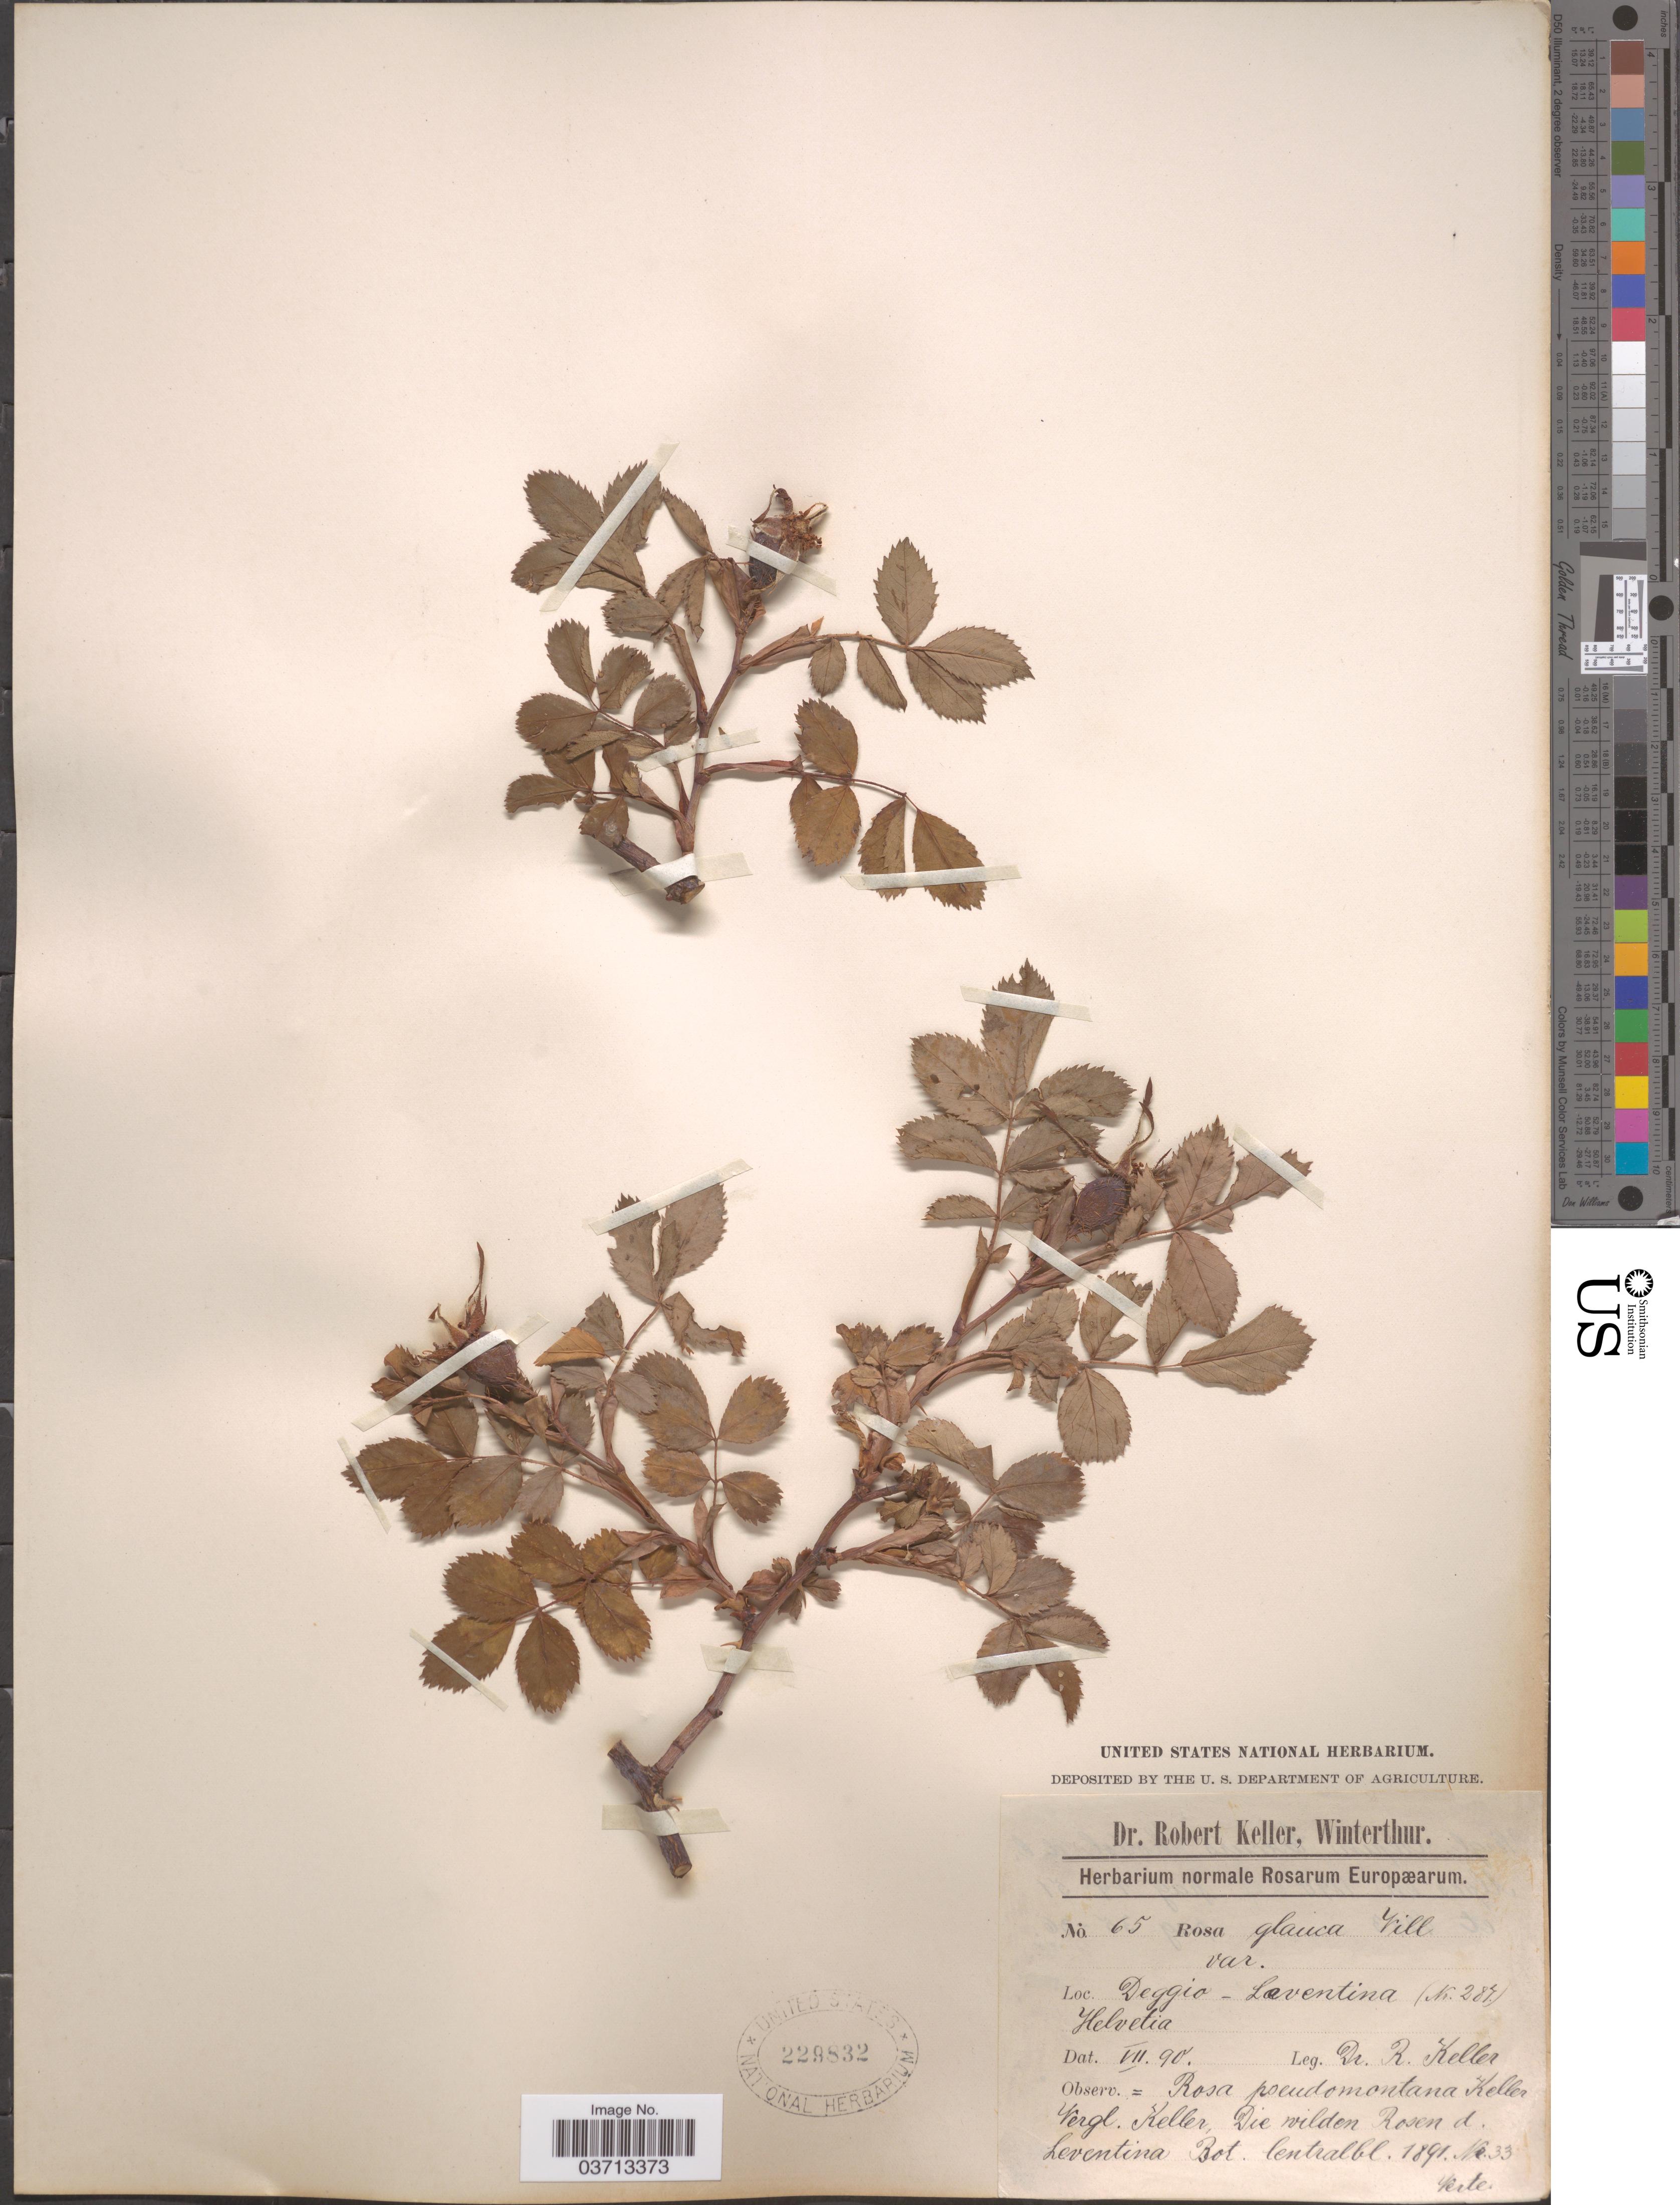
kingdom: Plantae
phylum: Tracheophyta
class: Magnoliopsida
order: Rosales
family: Rosaceae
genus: Rosa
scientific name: Rosa glauca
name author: Pourr.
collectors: R. Keller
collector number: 65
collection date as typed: Transcribed d/m/y: /7/90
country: Switzerland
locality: Deggio - Laventina. Helvetia.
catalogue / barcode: US 229832